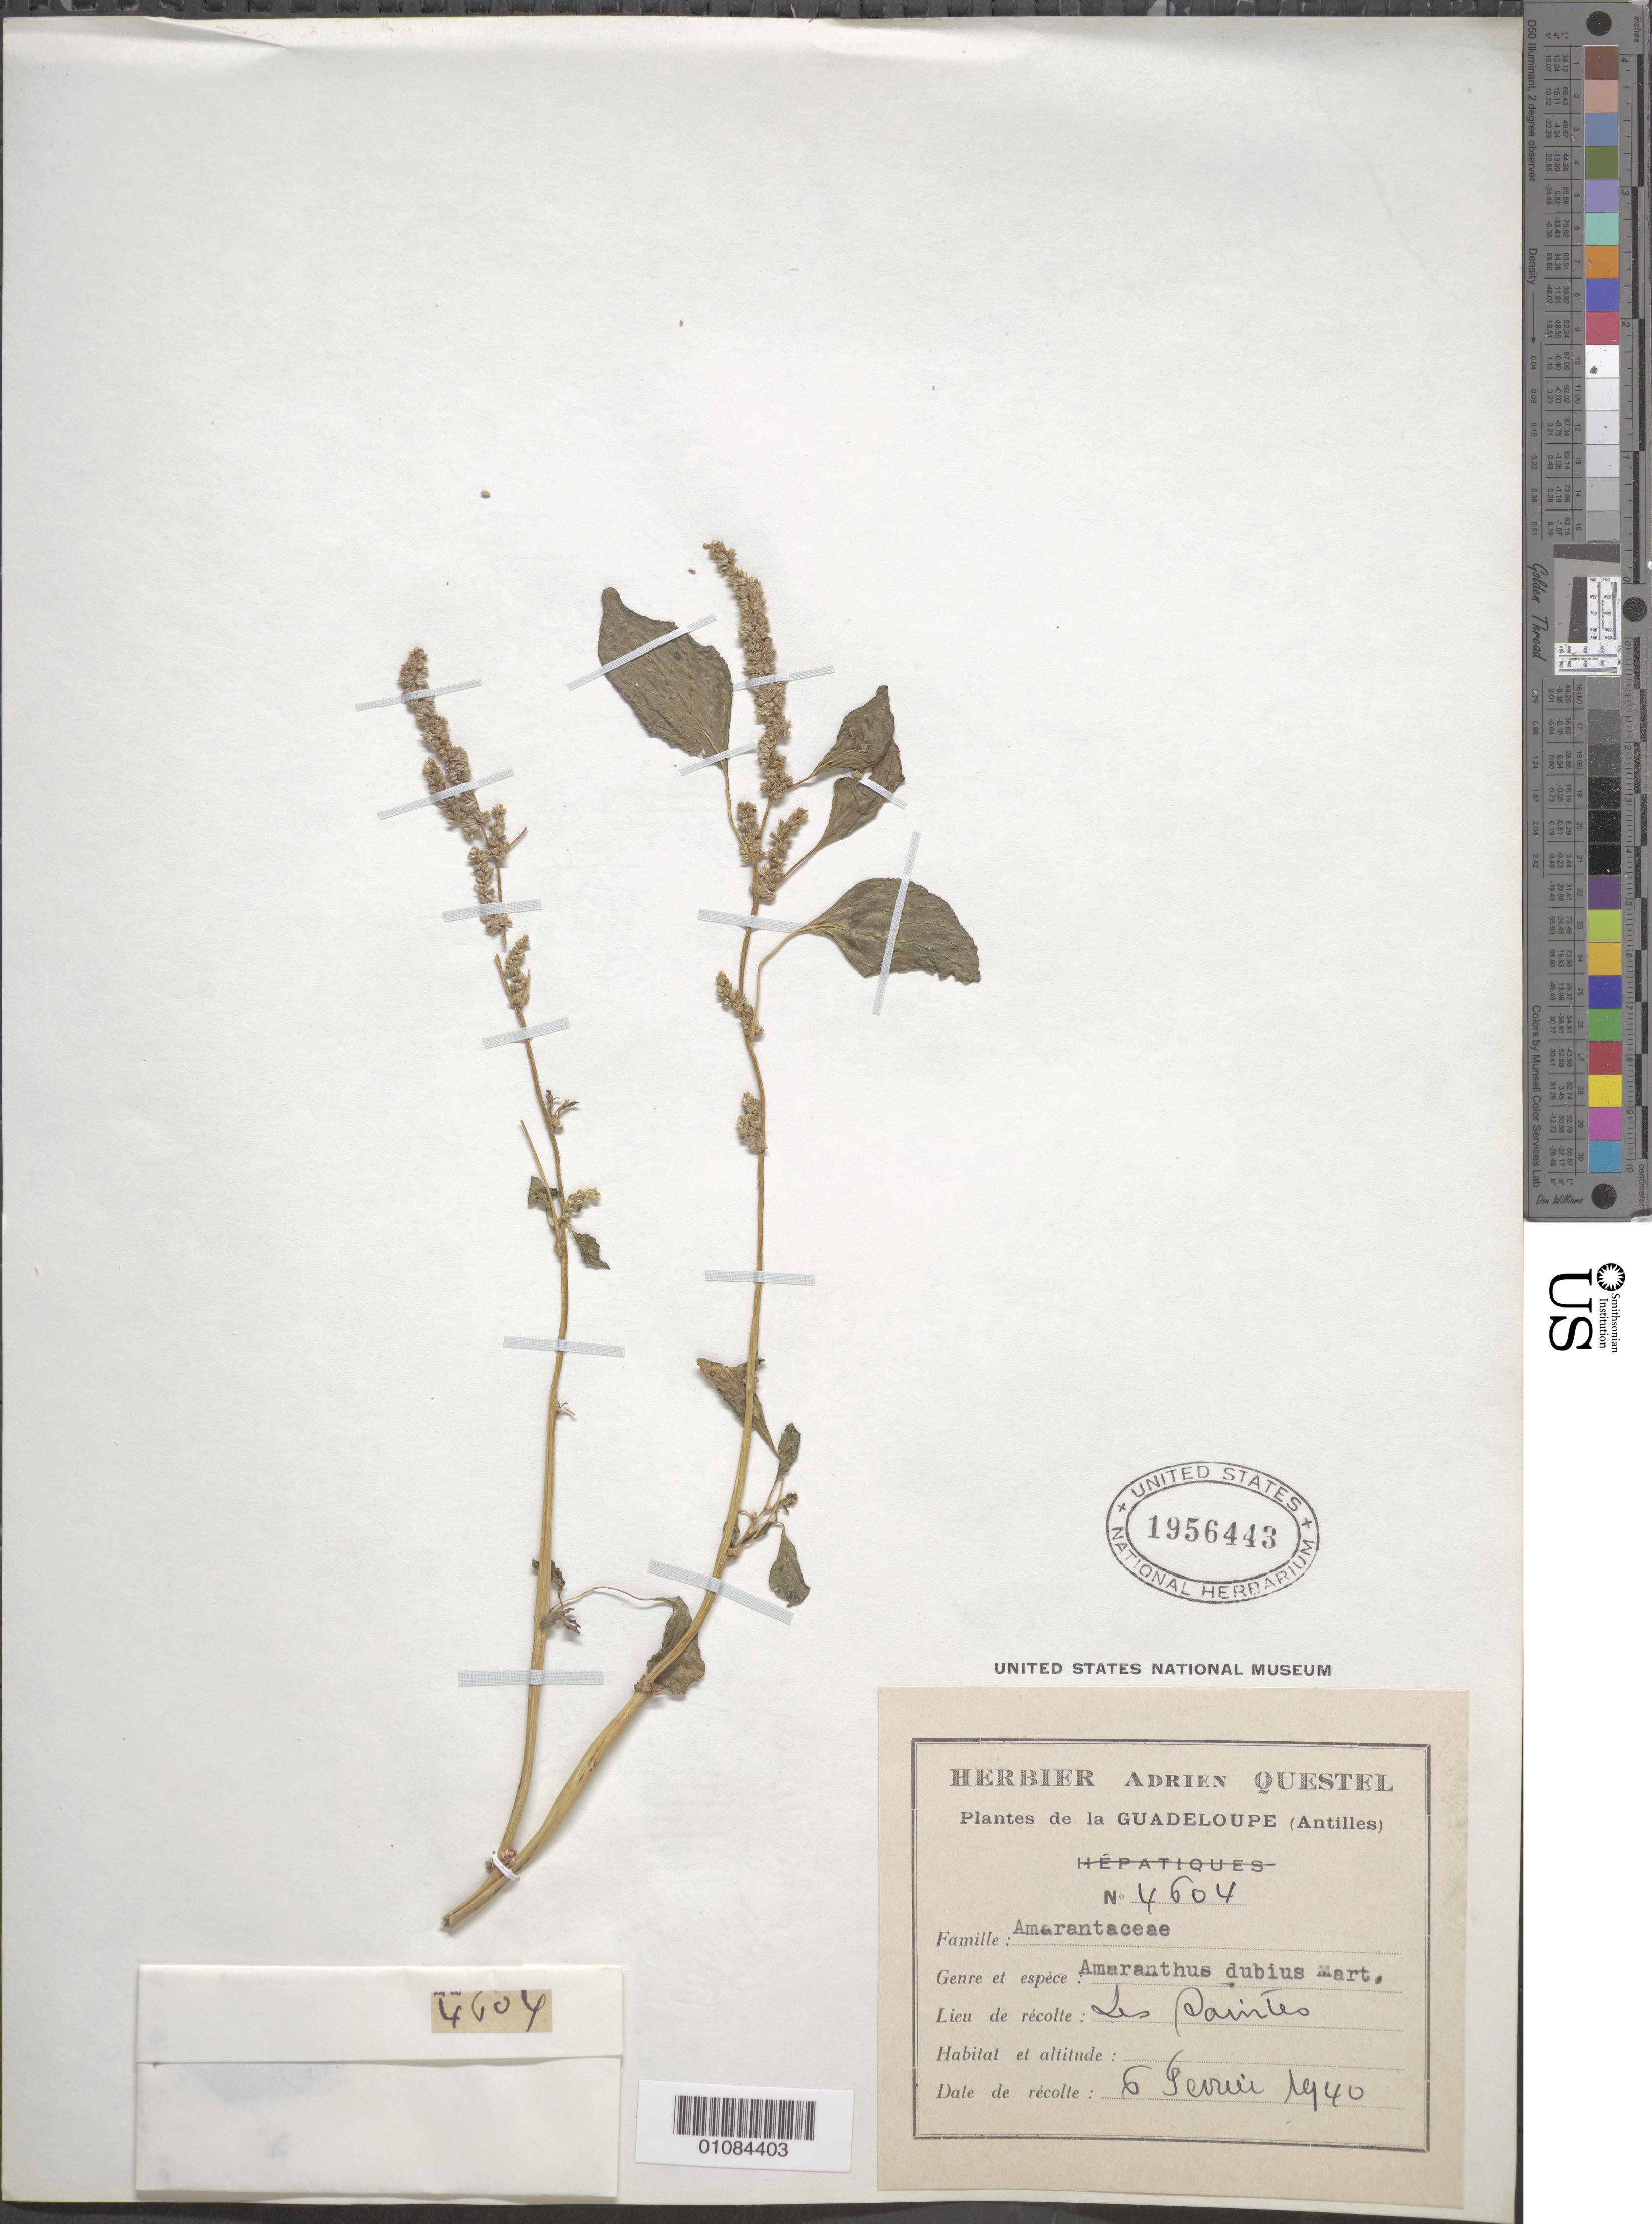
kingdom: Plantae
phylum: Tracheophyta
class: Magnoliopsida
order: Caryophyllales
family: Amaranthaceae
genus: Amaranthus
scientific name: Amaranthus dubius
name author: Mart. ex Thell.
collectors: A. Questel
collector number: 4604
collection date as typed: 06 Feb 1940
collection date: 1940-02-06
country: Guadeloupe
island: Les Saintes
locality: Les Saintes.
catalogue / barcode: US 1956443